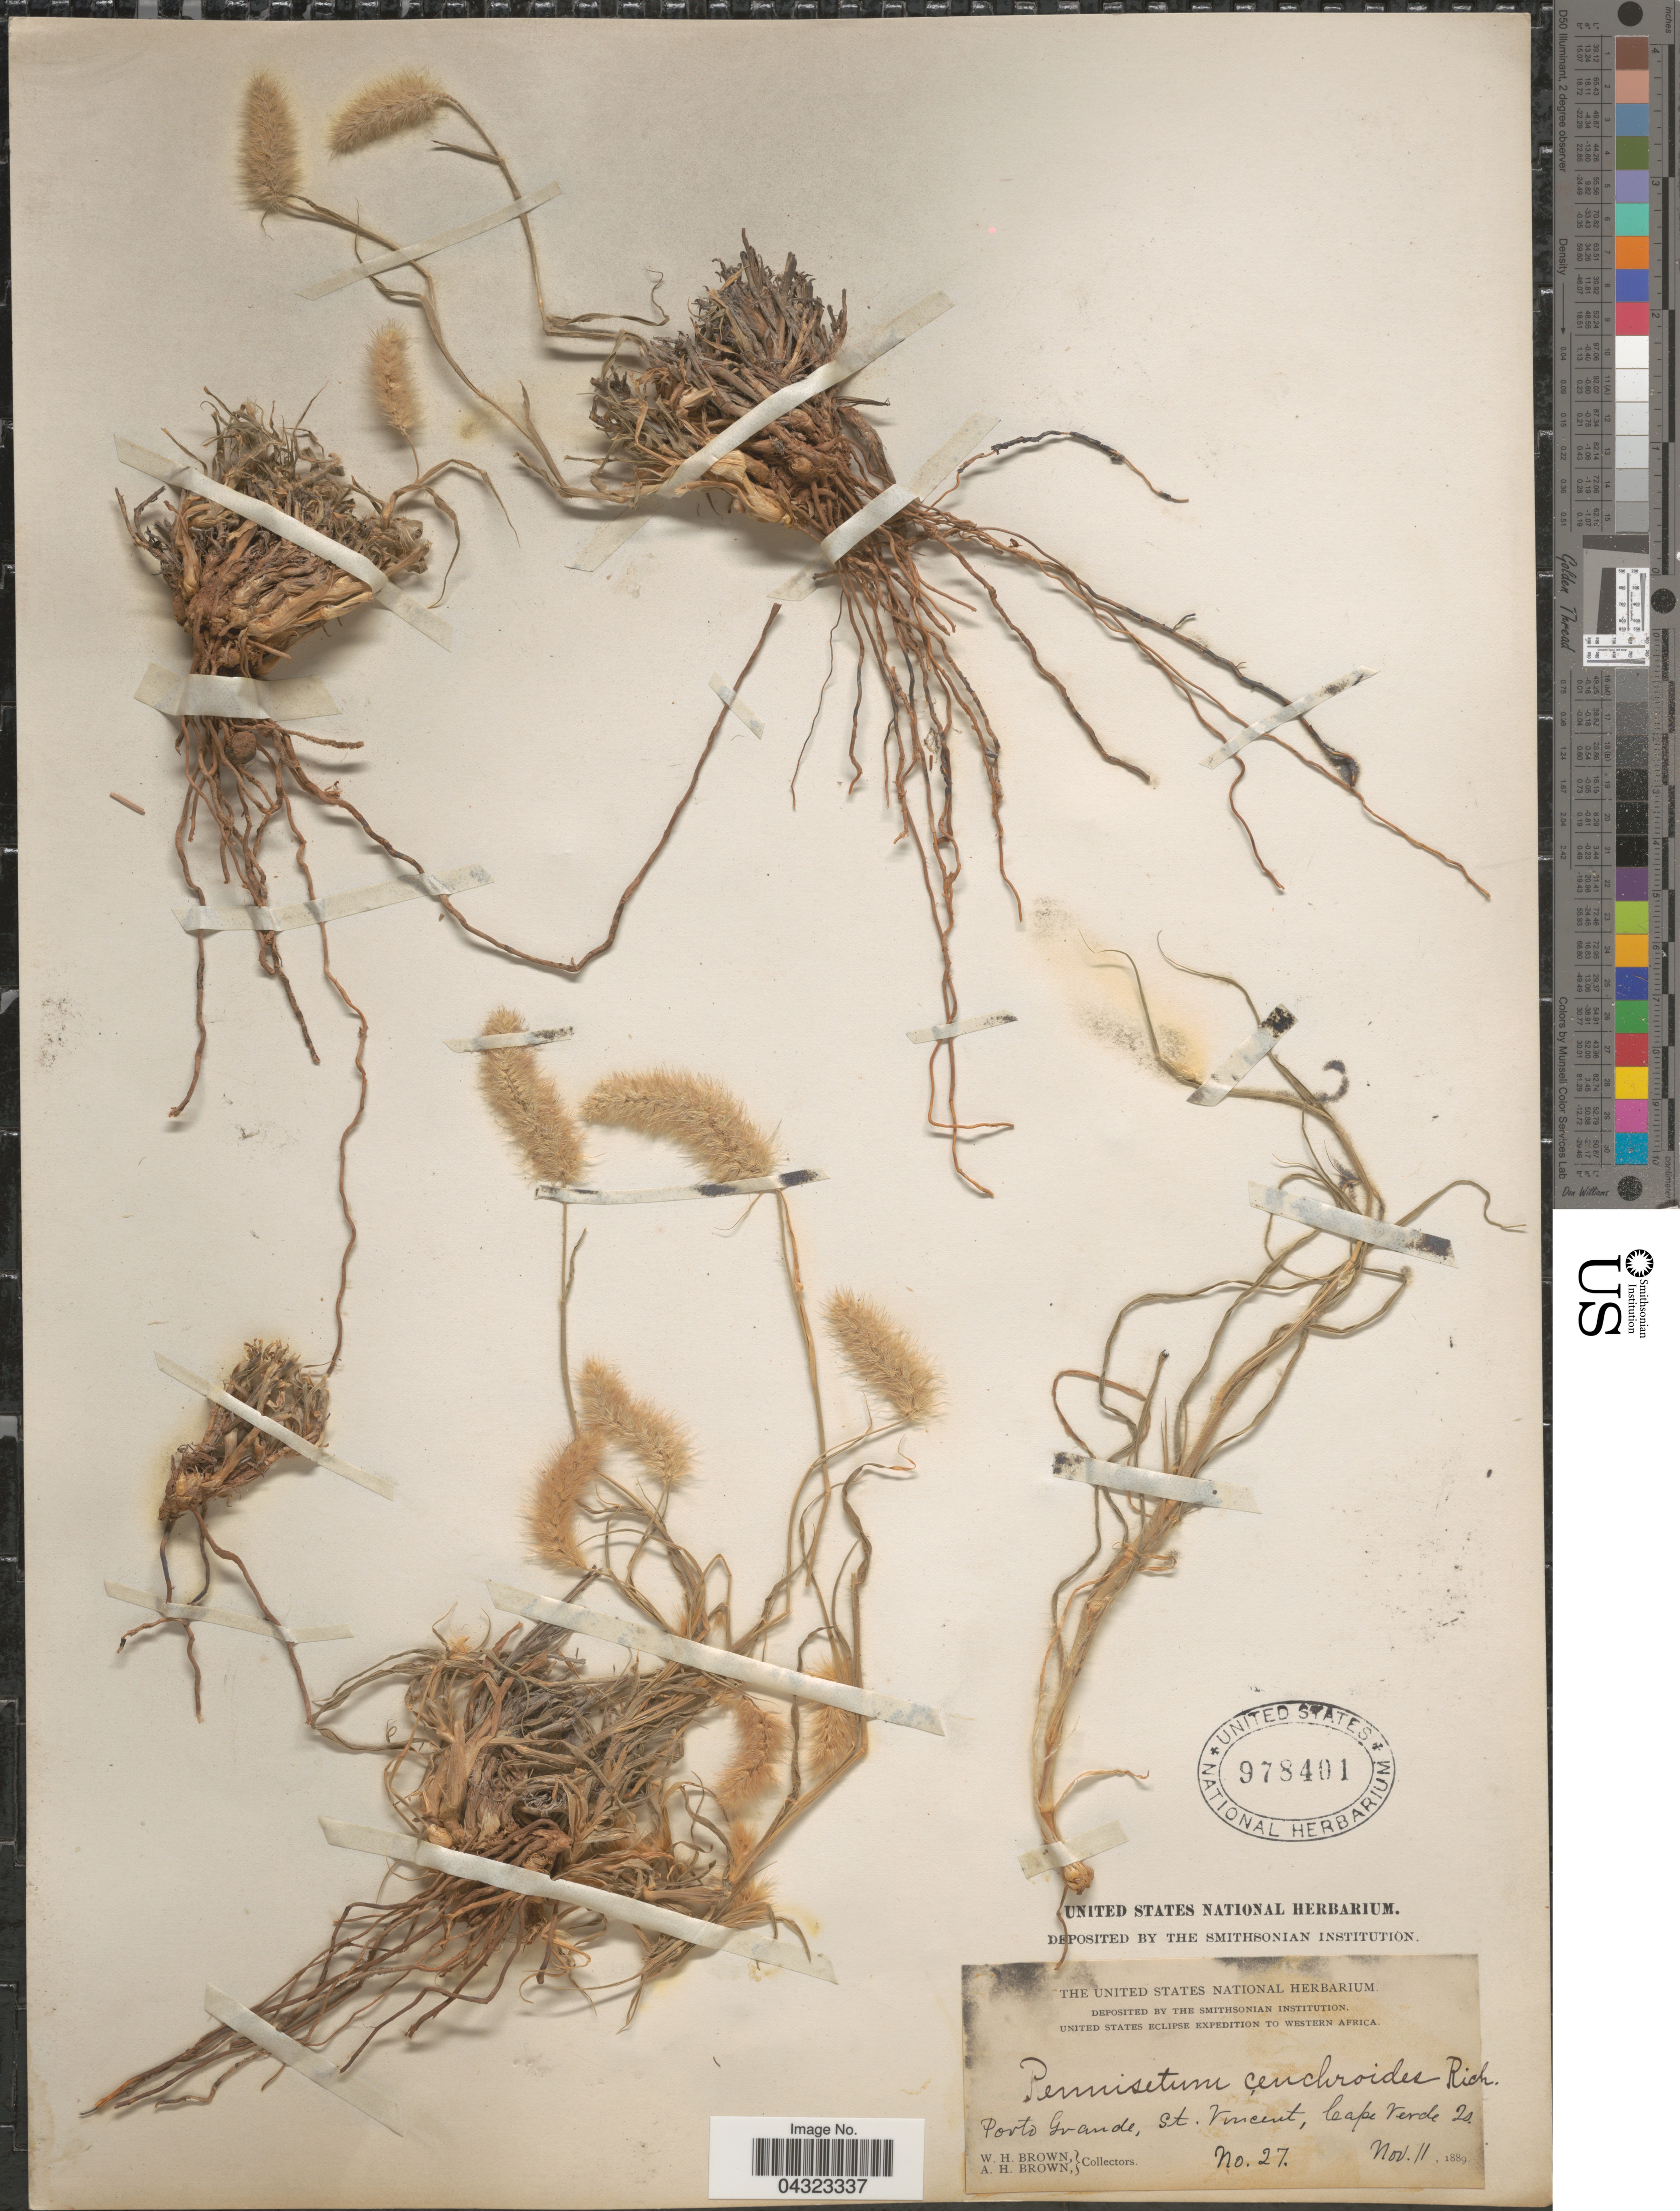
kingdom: Plantae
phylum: Tracheophyta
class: Liliopsida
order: Poales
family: Poaceae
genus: Cenchrus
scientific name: Cenchrus ciliaris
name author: L.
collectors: W. H. Brown & A. H. Brown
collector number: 27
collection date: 1889-11-11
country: Cape Verde Islands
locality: United States Eclipse Expedition to Western Africa. Porto Grande, St. Vincent, Cape Verde Is.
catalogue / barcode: US 978401